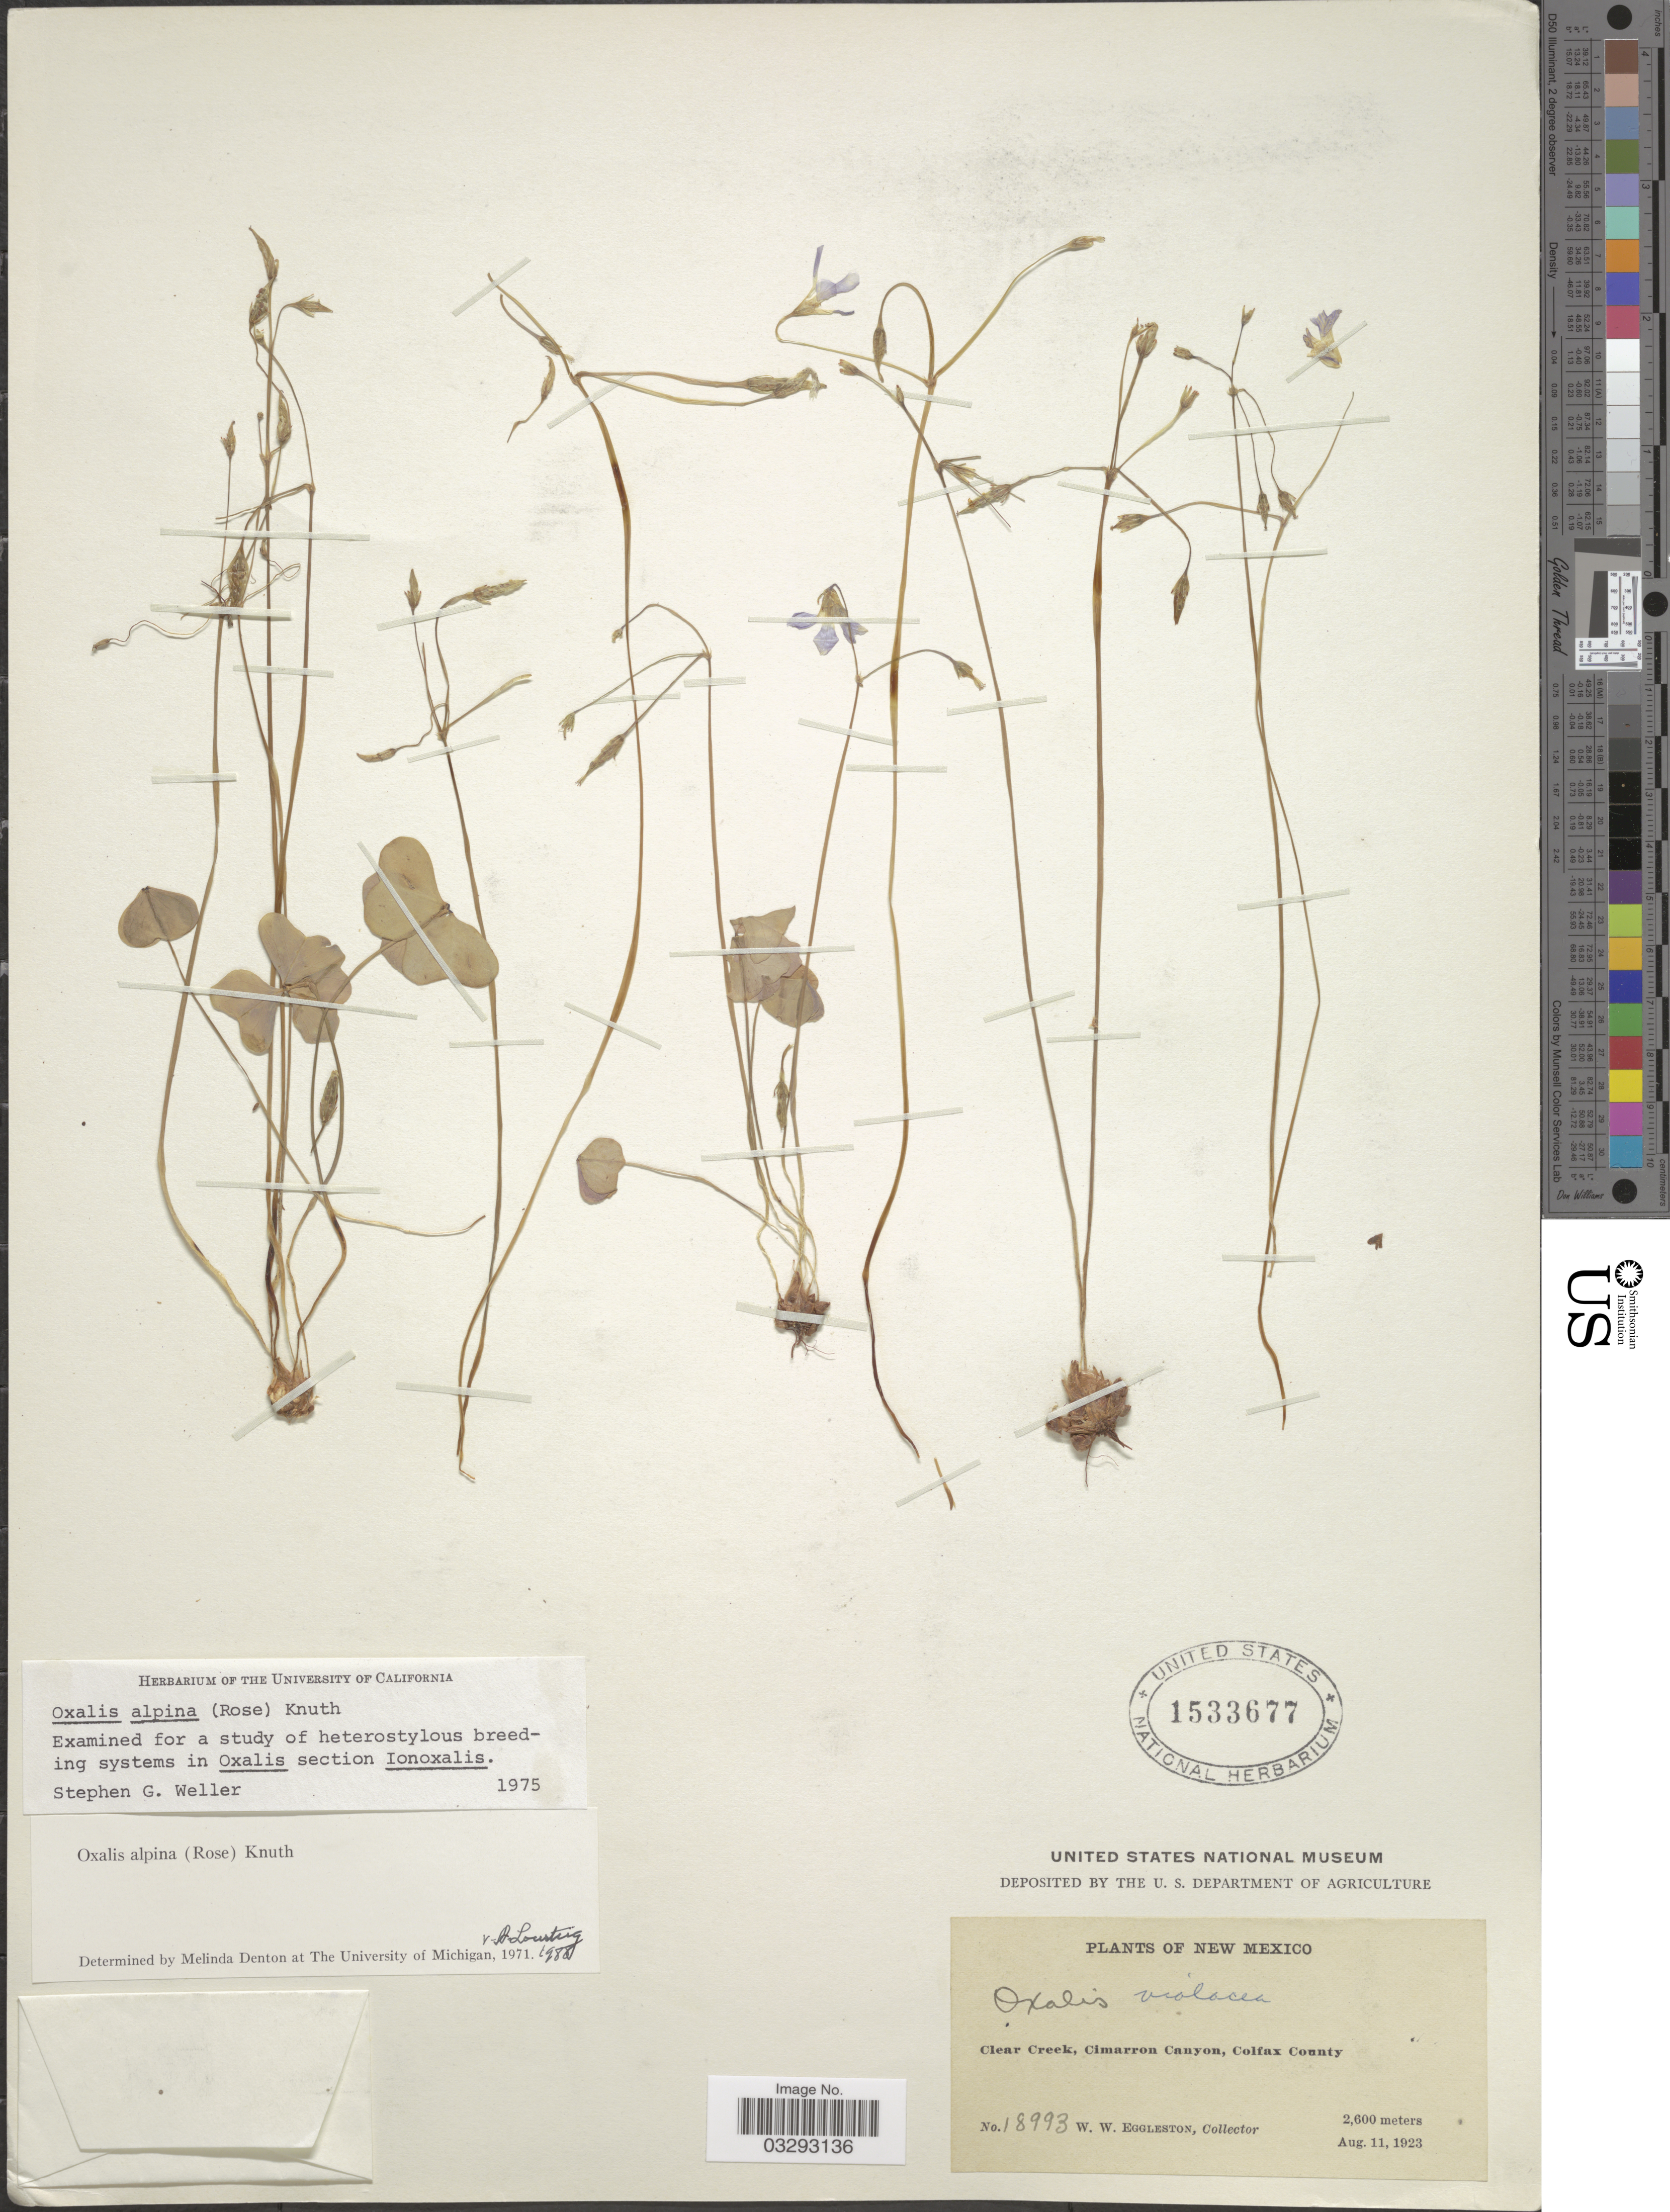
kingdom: Plantae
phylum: Tracheophyta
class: Magnoliopsida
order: Oxalidales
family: Oxalidaceae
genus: Oxalis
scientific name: Oxalis alpina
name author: (Rose) R. Knuth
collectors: W. W. Eggleston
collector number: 18993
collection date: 1923-08-11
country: United States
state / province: New Mexico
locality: Clear Creek, Cimarron Canyon, Colfax County.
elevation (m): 2600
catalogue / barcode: US 1533677